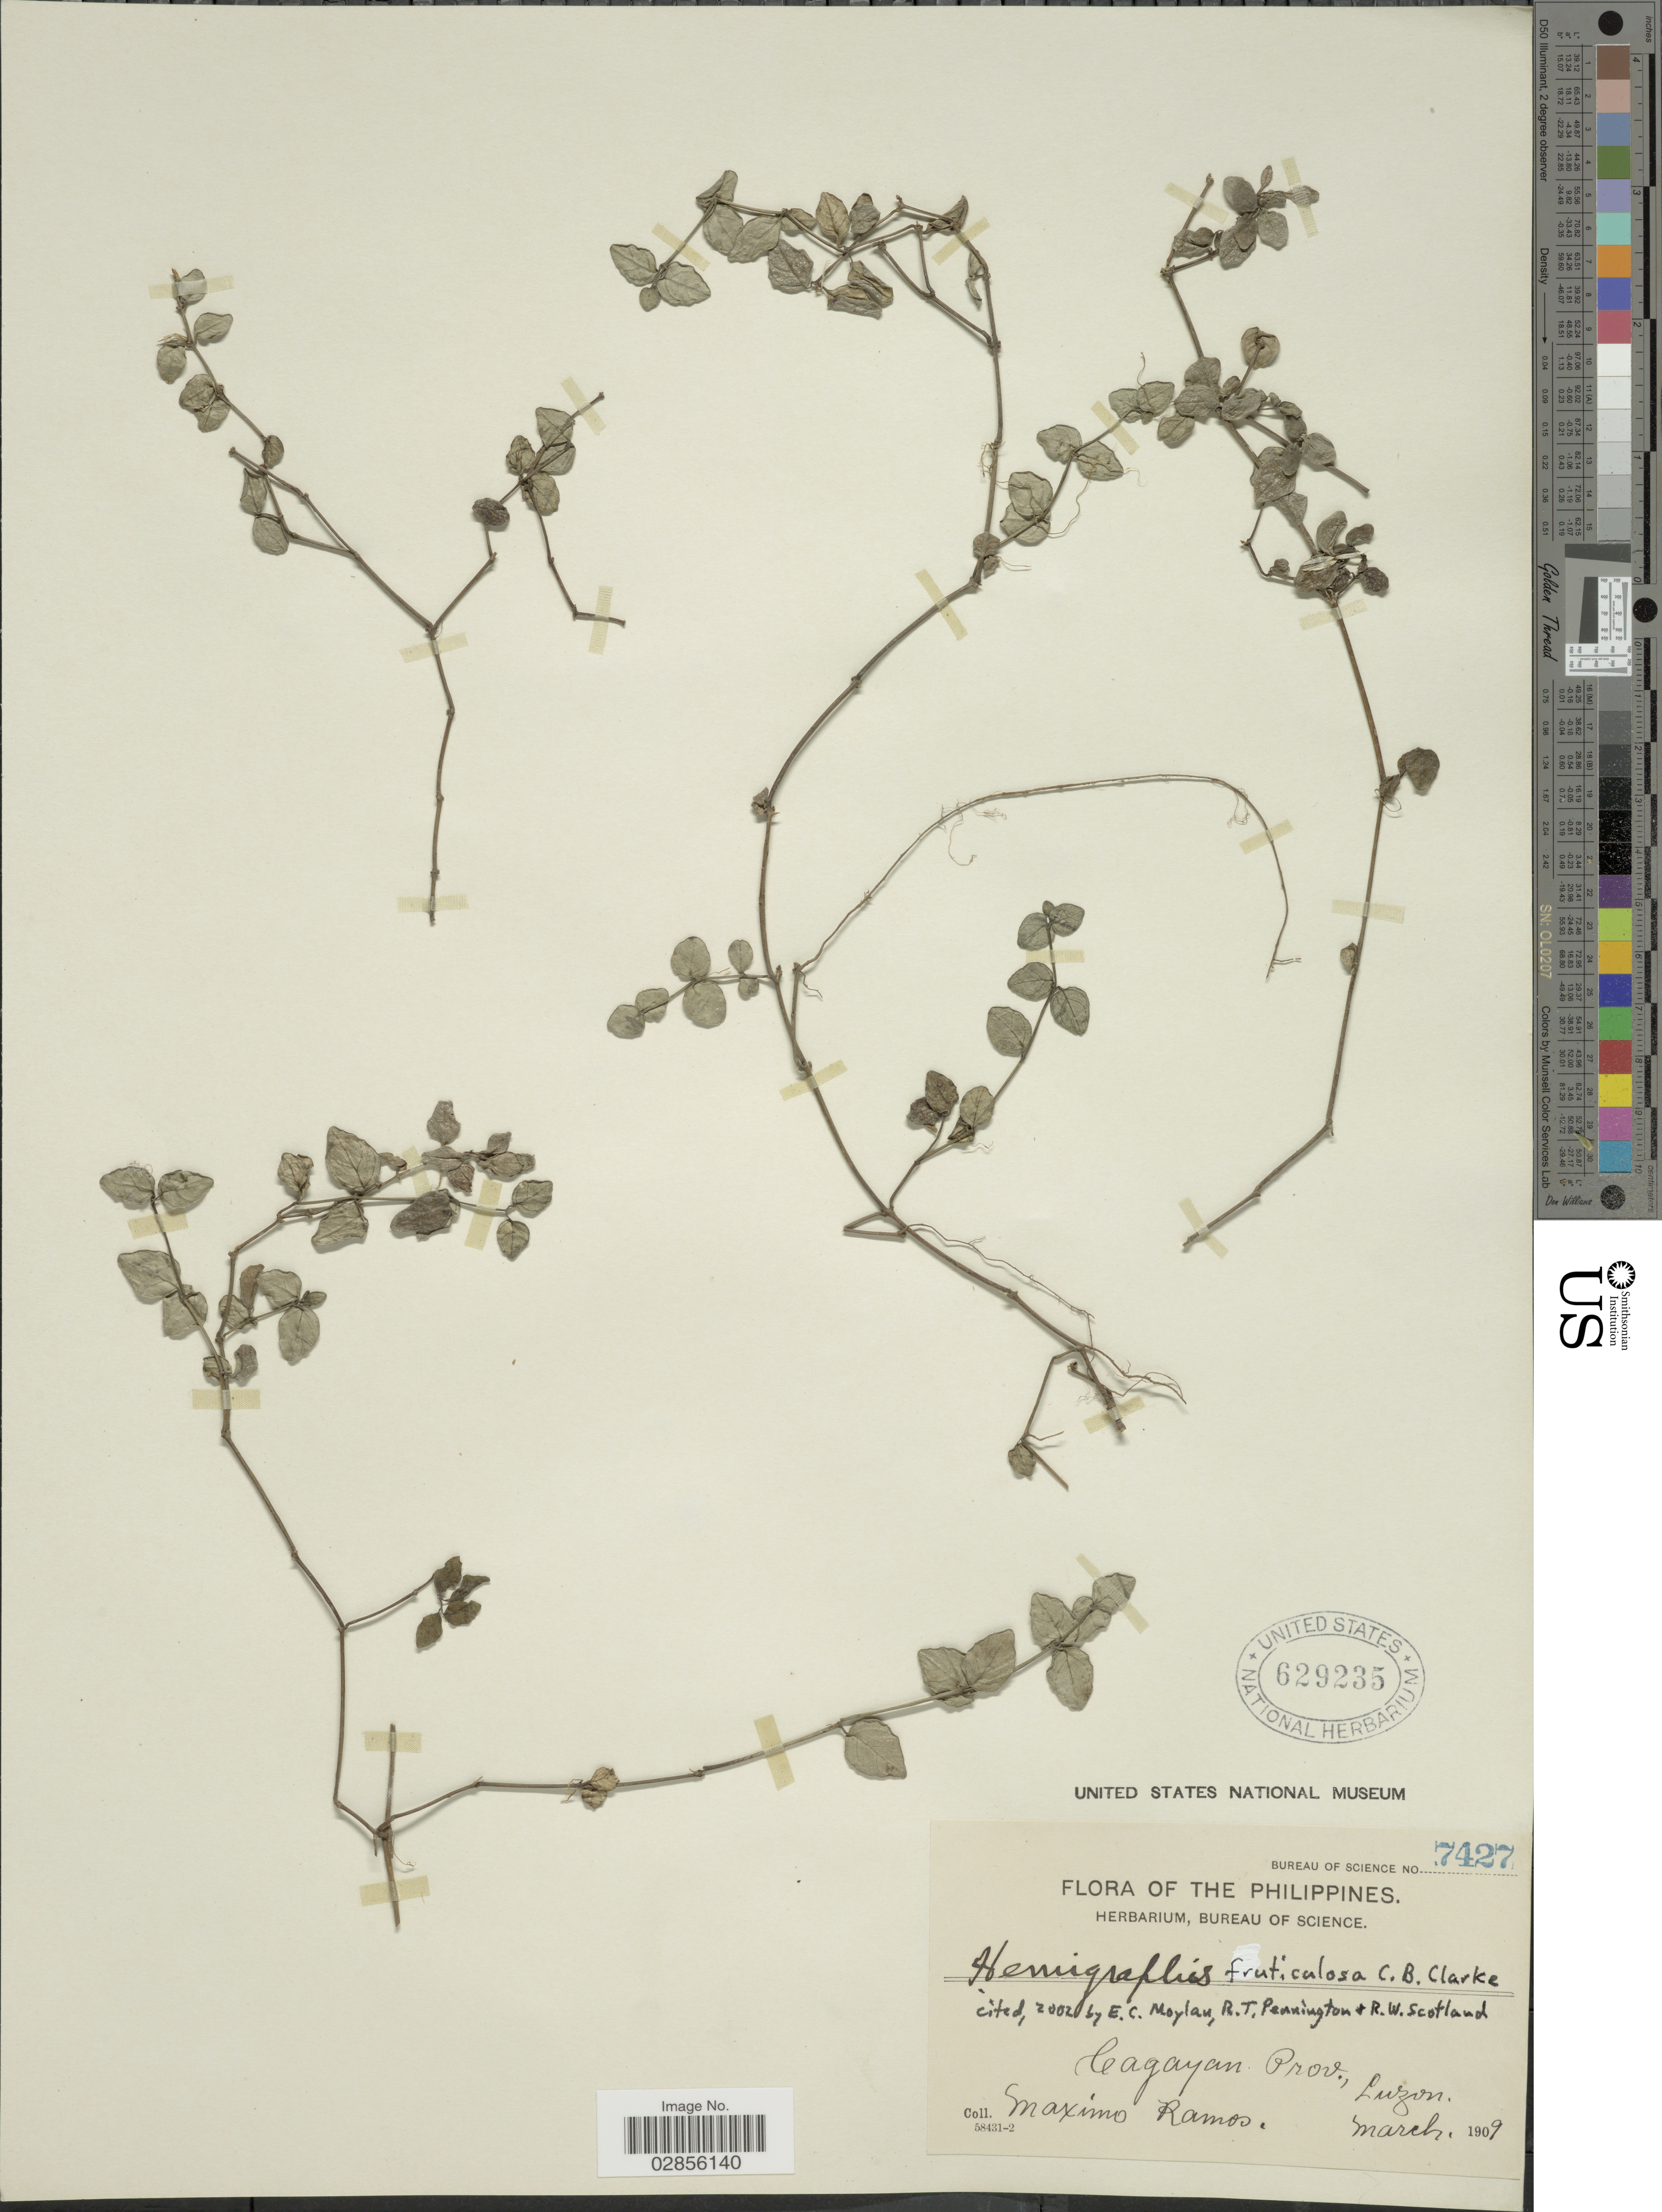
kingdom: Plantae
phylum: Tracheophyta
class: Magnoliopsida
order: Lamiales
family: Acanthaceae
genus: Hemigraphis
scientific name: Hemigraphis fruticulosa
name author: C.B. Clarke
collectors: M. Ramos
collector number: Bureau of Science 7427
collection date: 1909-03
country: Philippines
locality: Cagayan Prov., Luzon.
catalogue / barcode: US 629235